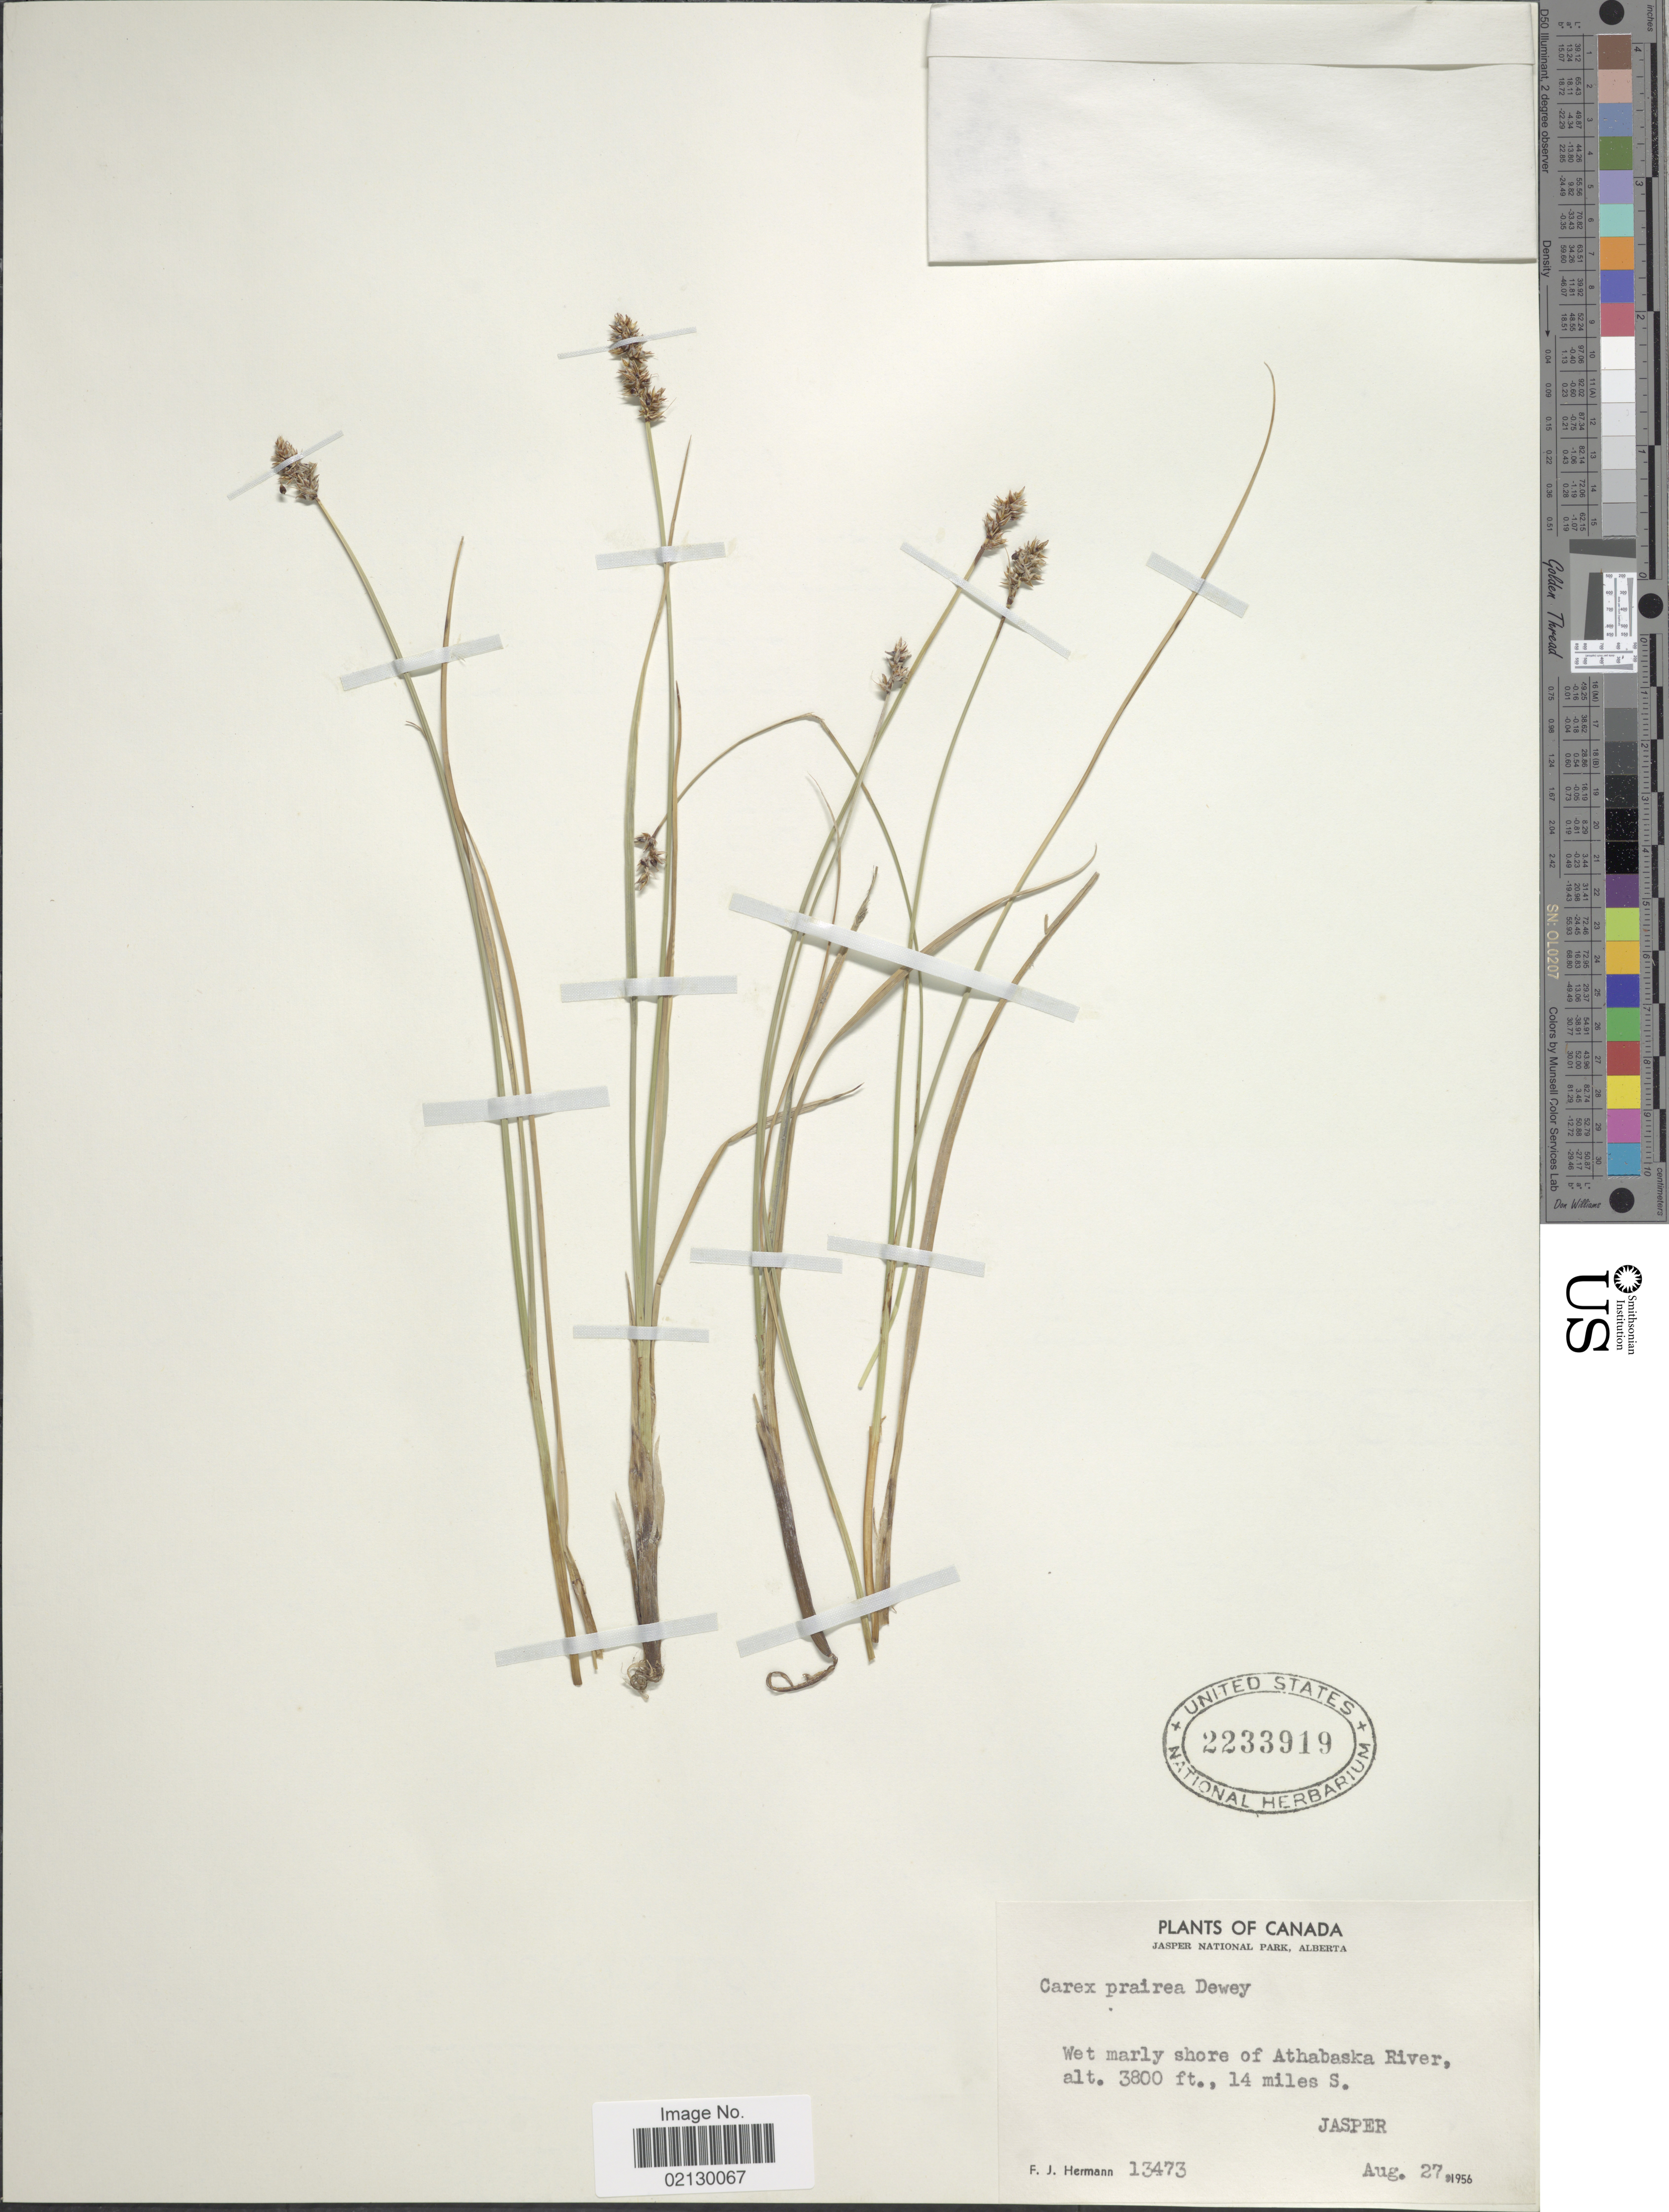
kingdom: Plantae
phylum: Tracheophyta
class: Liliopsida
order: Poales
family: Cyperaceae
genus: Carex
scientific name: Carex prairea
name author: Dewey ex Alph. Wood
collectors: F. J. Hermann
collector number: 13473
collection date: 1956-08-27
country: Canada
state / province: Alberta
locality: Jasper National Park, Shore of Athbasca River, 14 miles S. Jasper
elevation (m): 1158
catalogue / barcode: US 2233919